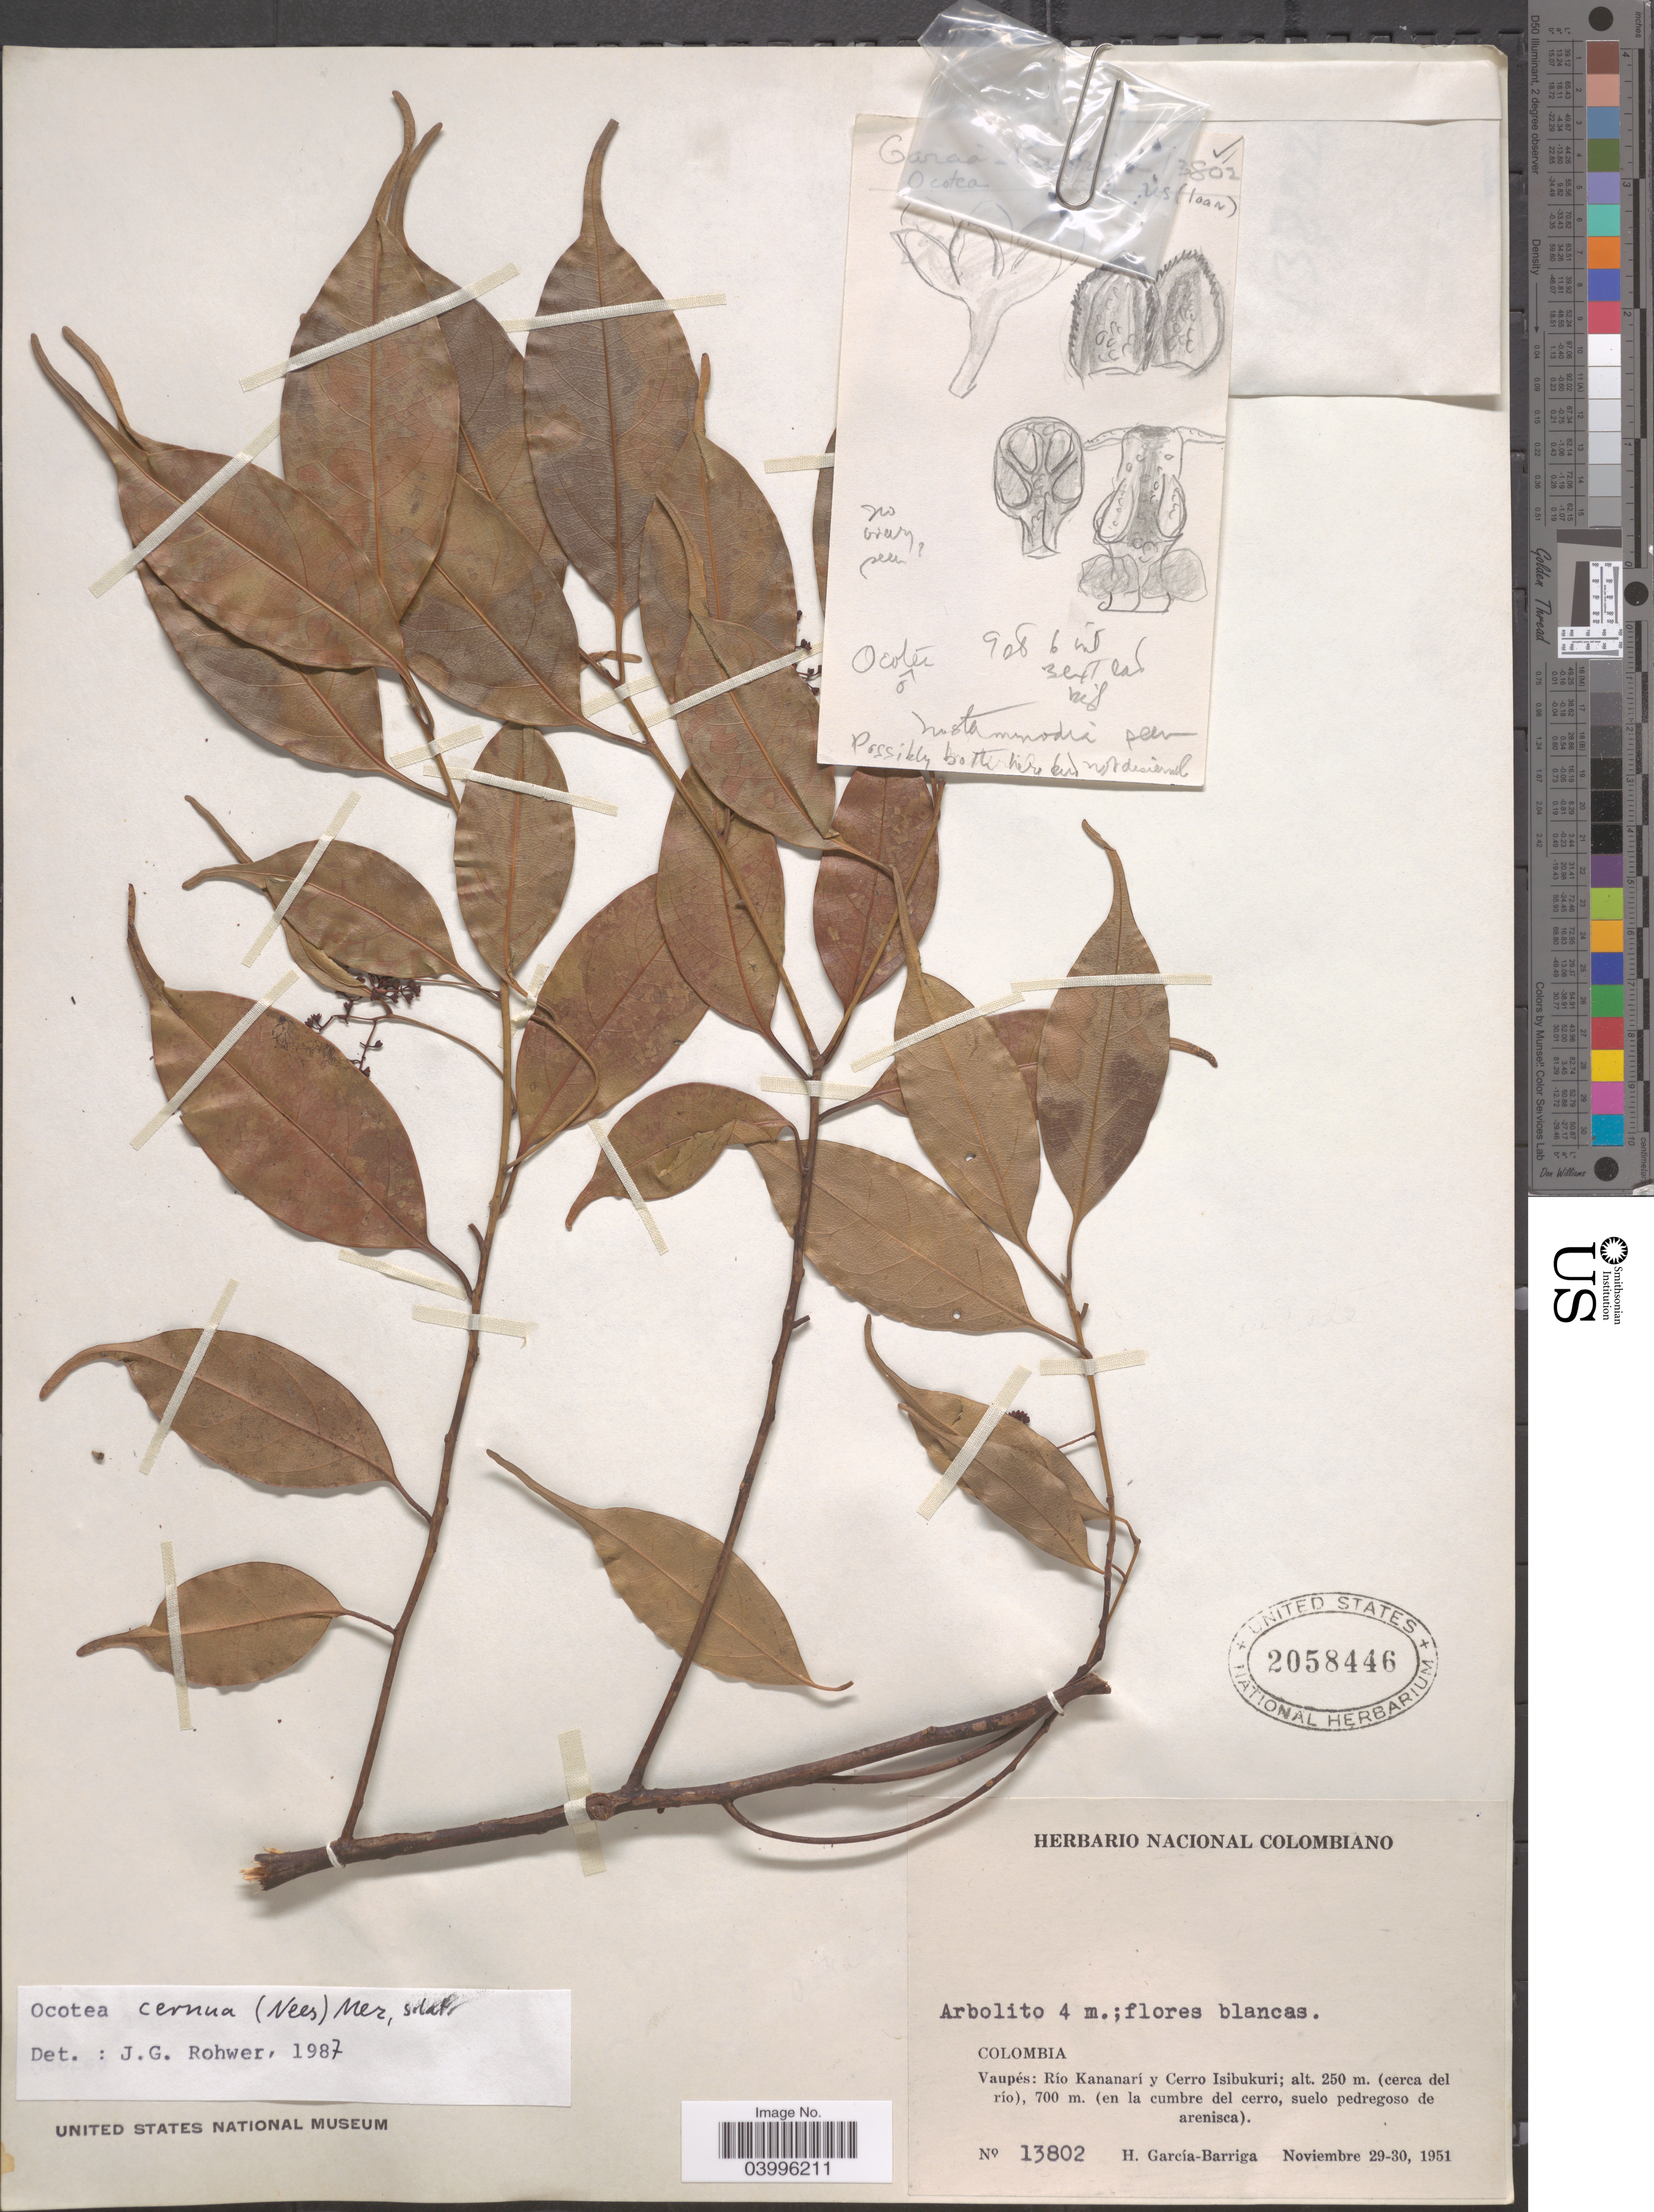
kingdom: Plantae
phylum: Tracheophyta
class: Magnoliopsida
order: Laurales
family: Lauraceae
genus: Ocotea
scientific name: Ocotea cernua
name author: (Nees) Mez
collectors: H. García Barriga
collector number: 13802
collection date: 1951-11-29/1951-11-30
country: Colombia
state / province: Vaupés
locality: Río Kananarí y Cerro Isibukuri (cerca del río), (en la cumbre del cerro, suelo pedregoso de arenisca).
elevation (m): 250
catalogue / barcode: US 2058446